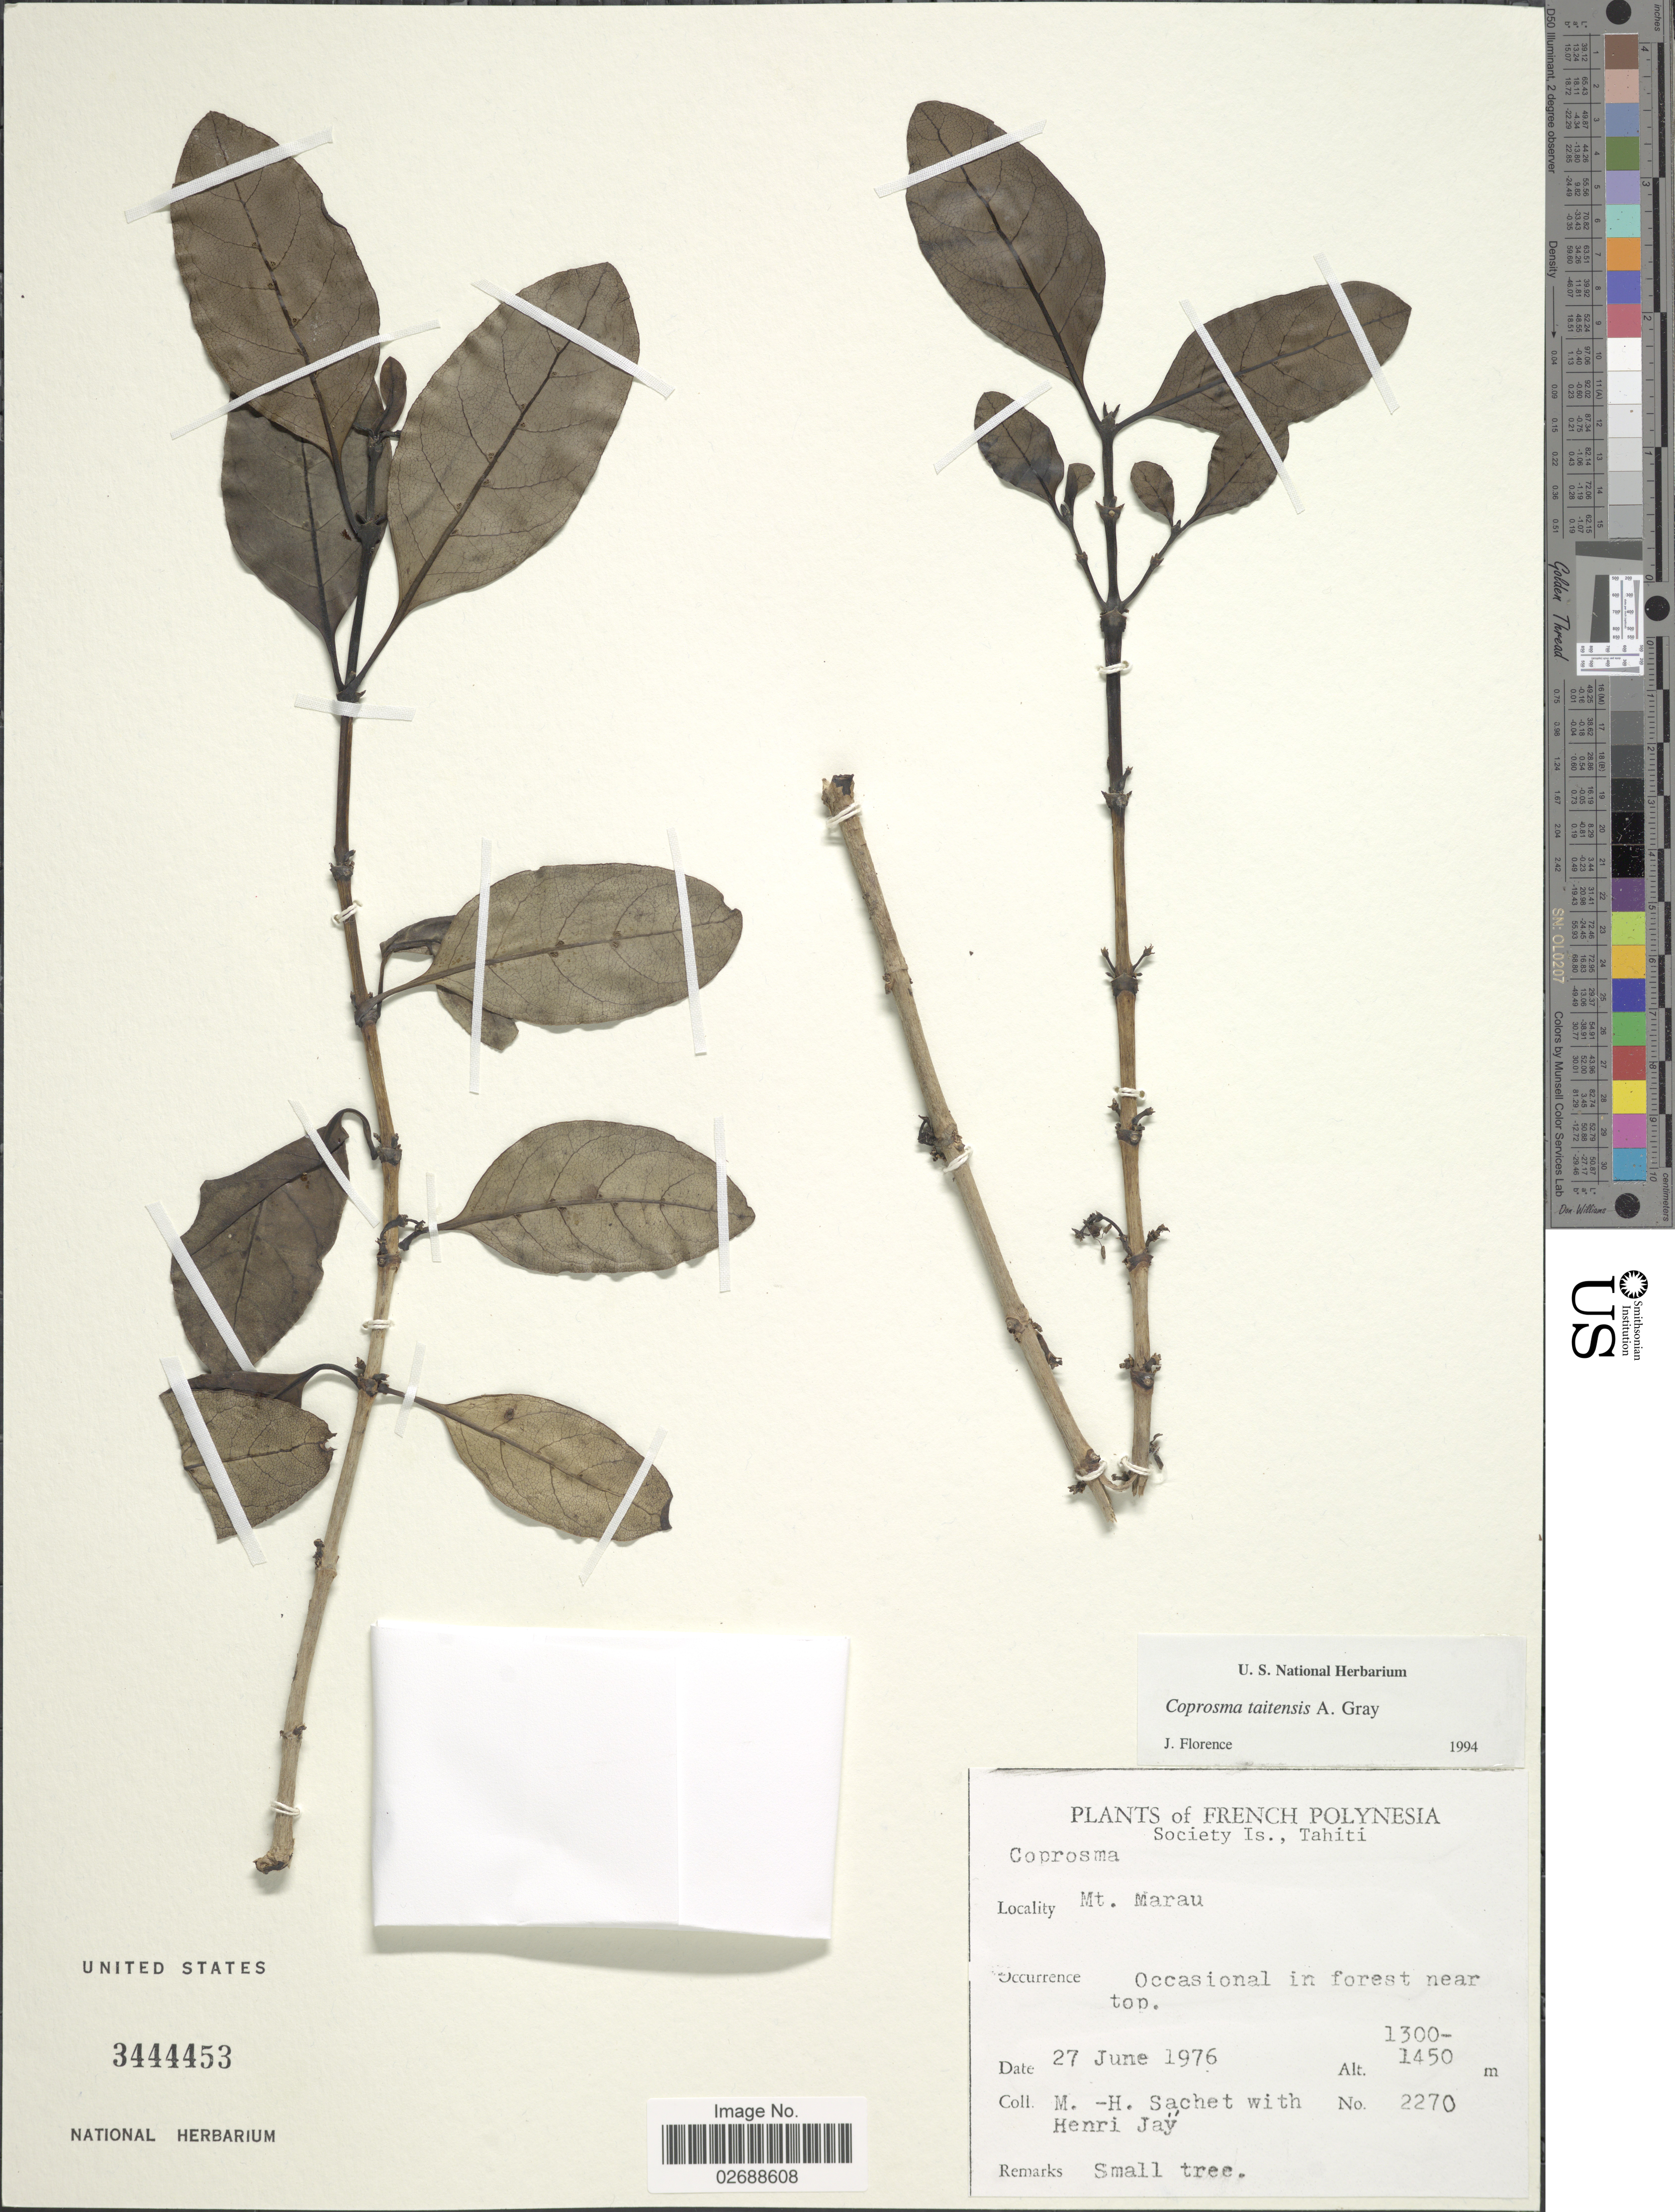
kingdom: Plantae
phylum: Tracheophyta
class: Magnoliopsida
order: Gentianales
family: Rubiaceae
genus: Coprosma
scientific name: Coprosma tahitensis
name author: A. Gray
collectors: M.-H. Sachet & H. Jay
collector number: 2270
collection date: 1976-06-27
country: French Polynesia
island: Tahiti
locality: Society Is., Tahiti. Mt. Marau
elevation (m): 1300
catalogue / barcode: US 3444453